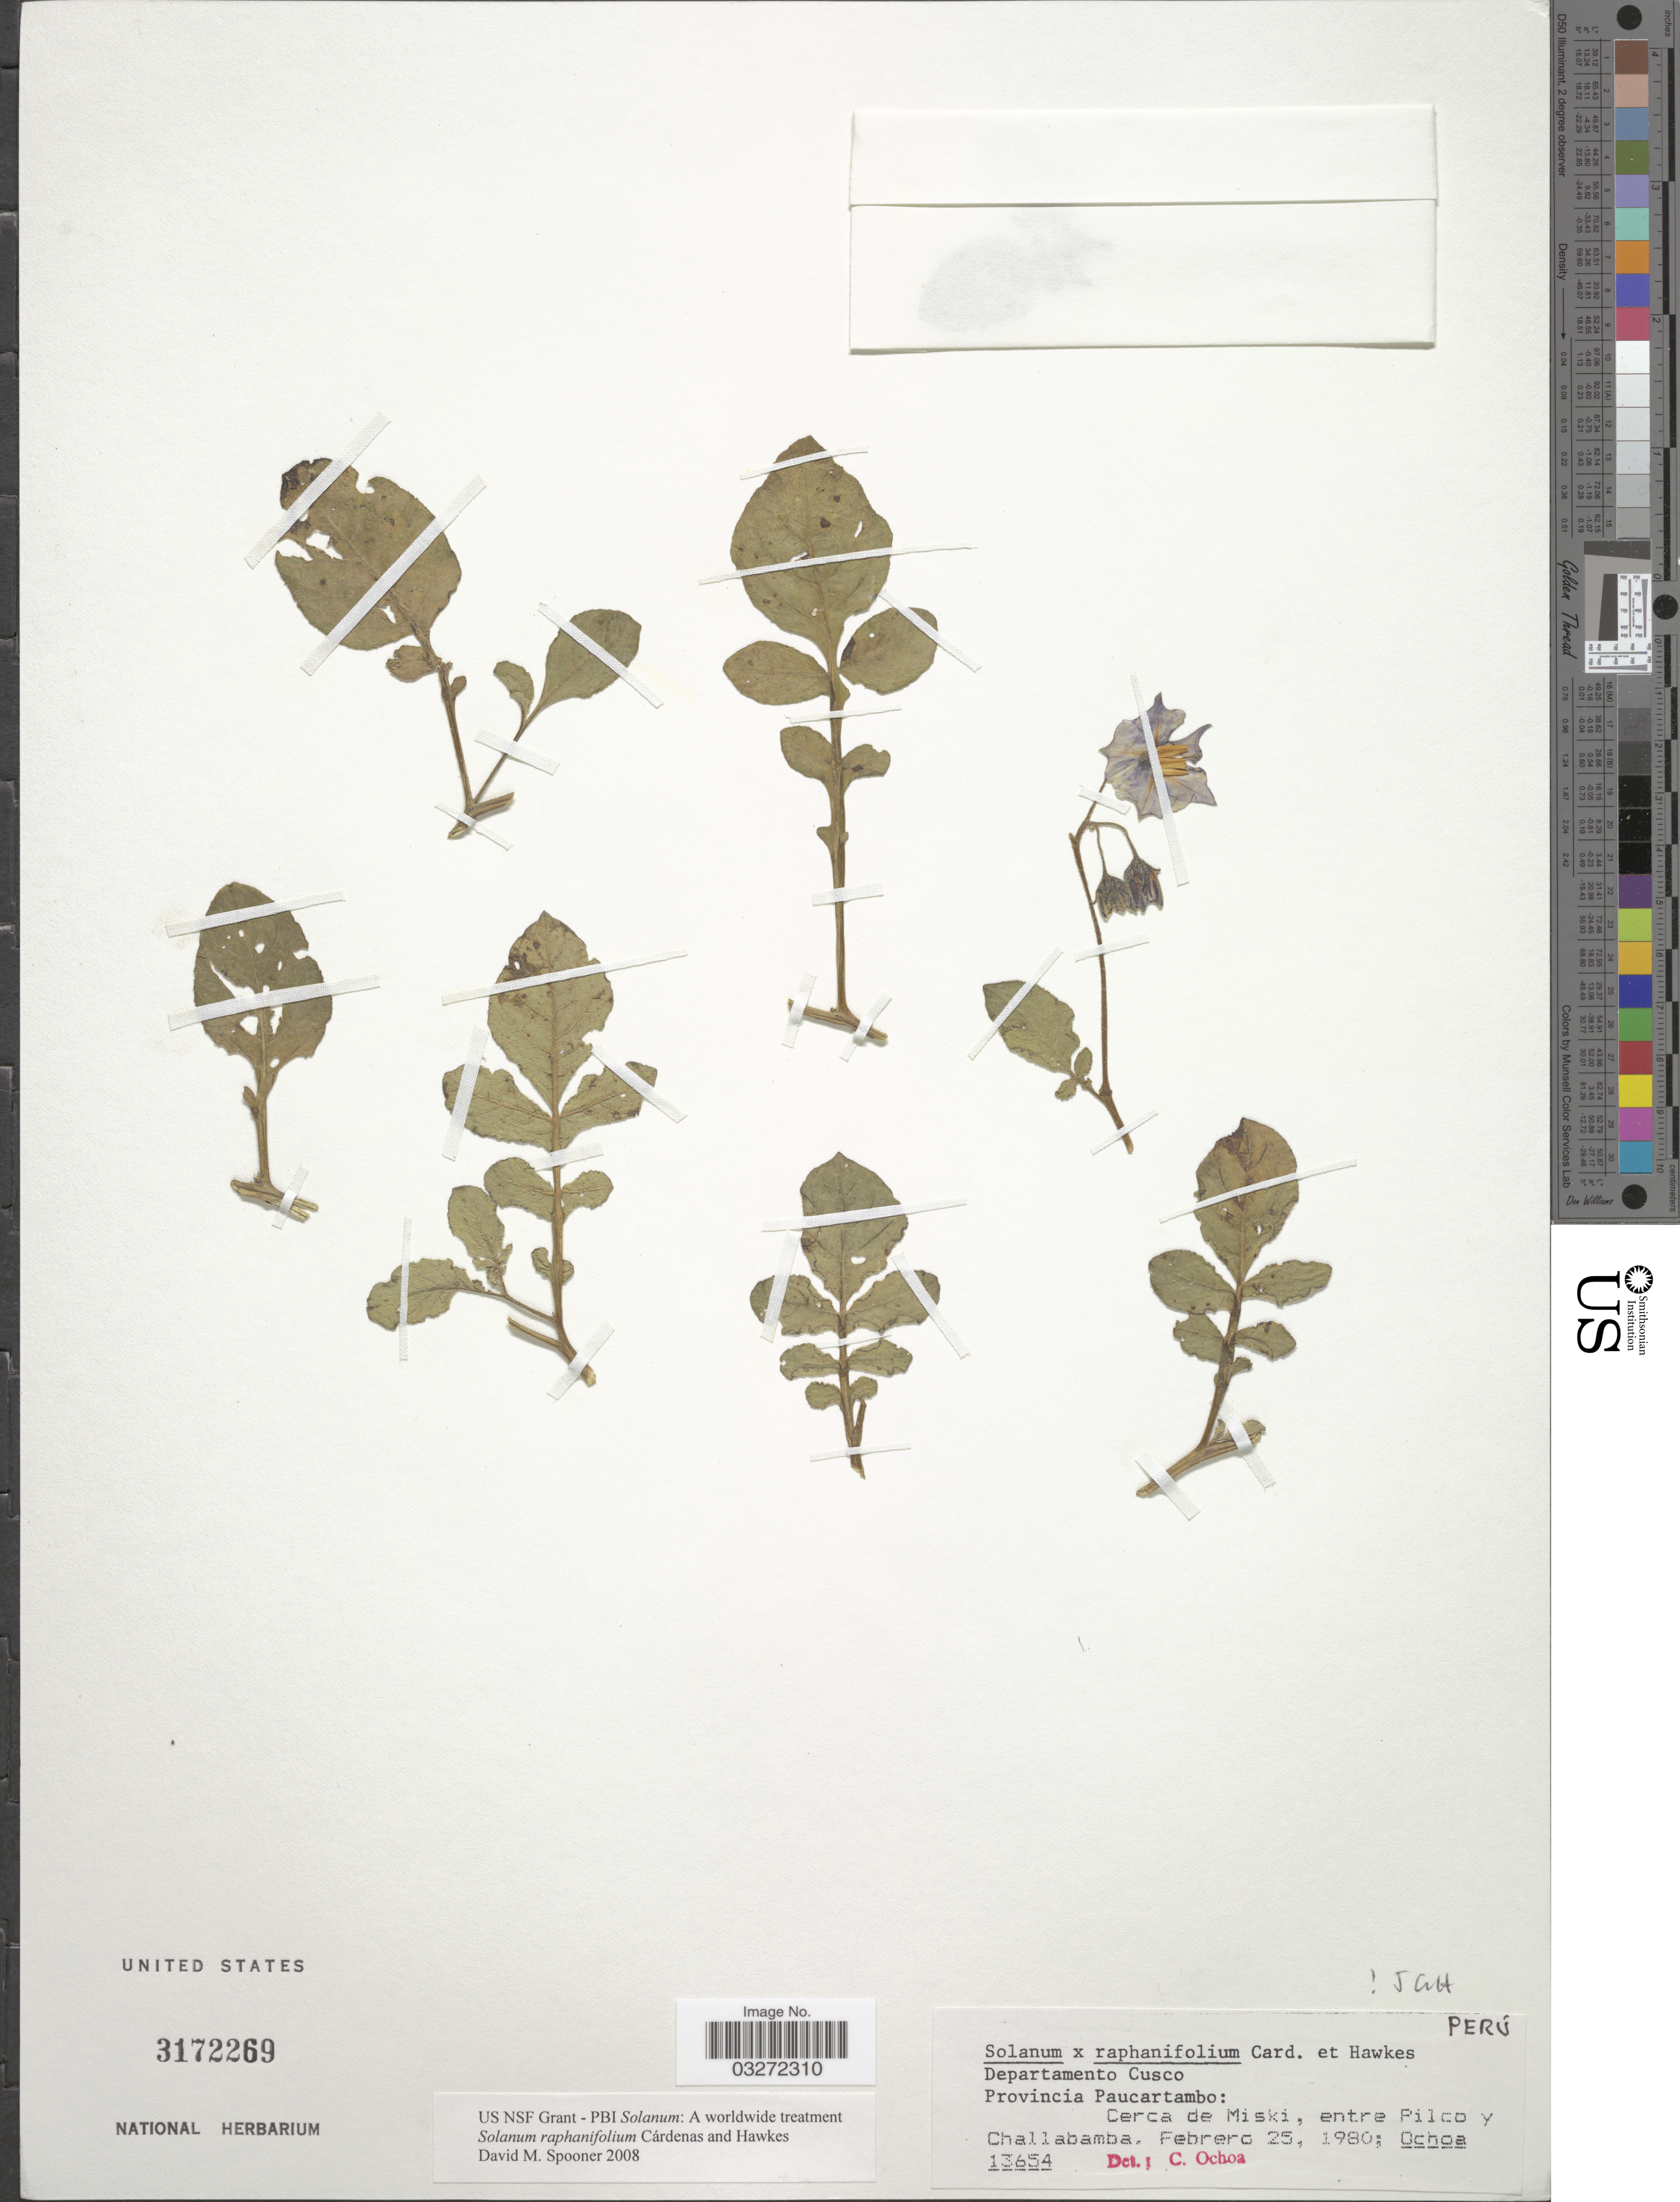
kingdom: Plantae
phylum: Tracheophyta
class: Magnoliopsida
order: Solanales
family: Solanaceae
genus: Solanum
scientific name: Solanum raphanifolium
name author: Cárdenas & Hawkes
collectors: -. Ochoa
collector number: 13654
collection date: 1980-02-25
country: Peru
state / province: Cusco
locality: Departamento Cusco, Provincia Paucartambo: Cerro de Miski, entre Pilco y Challabamba.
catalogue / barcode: US 3172269